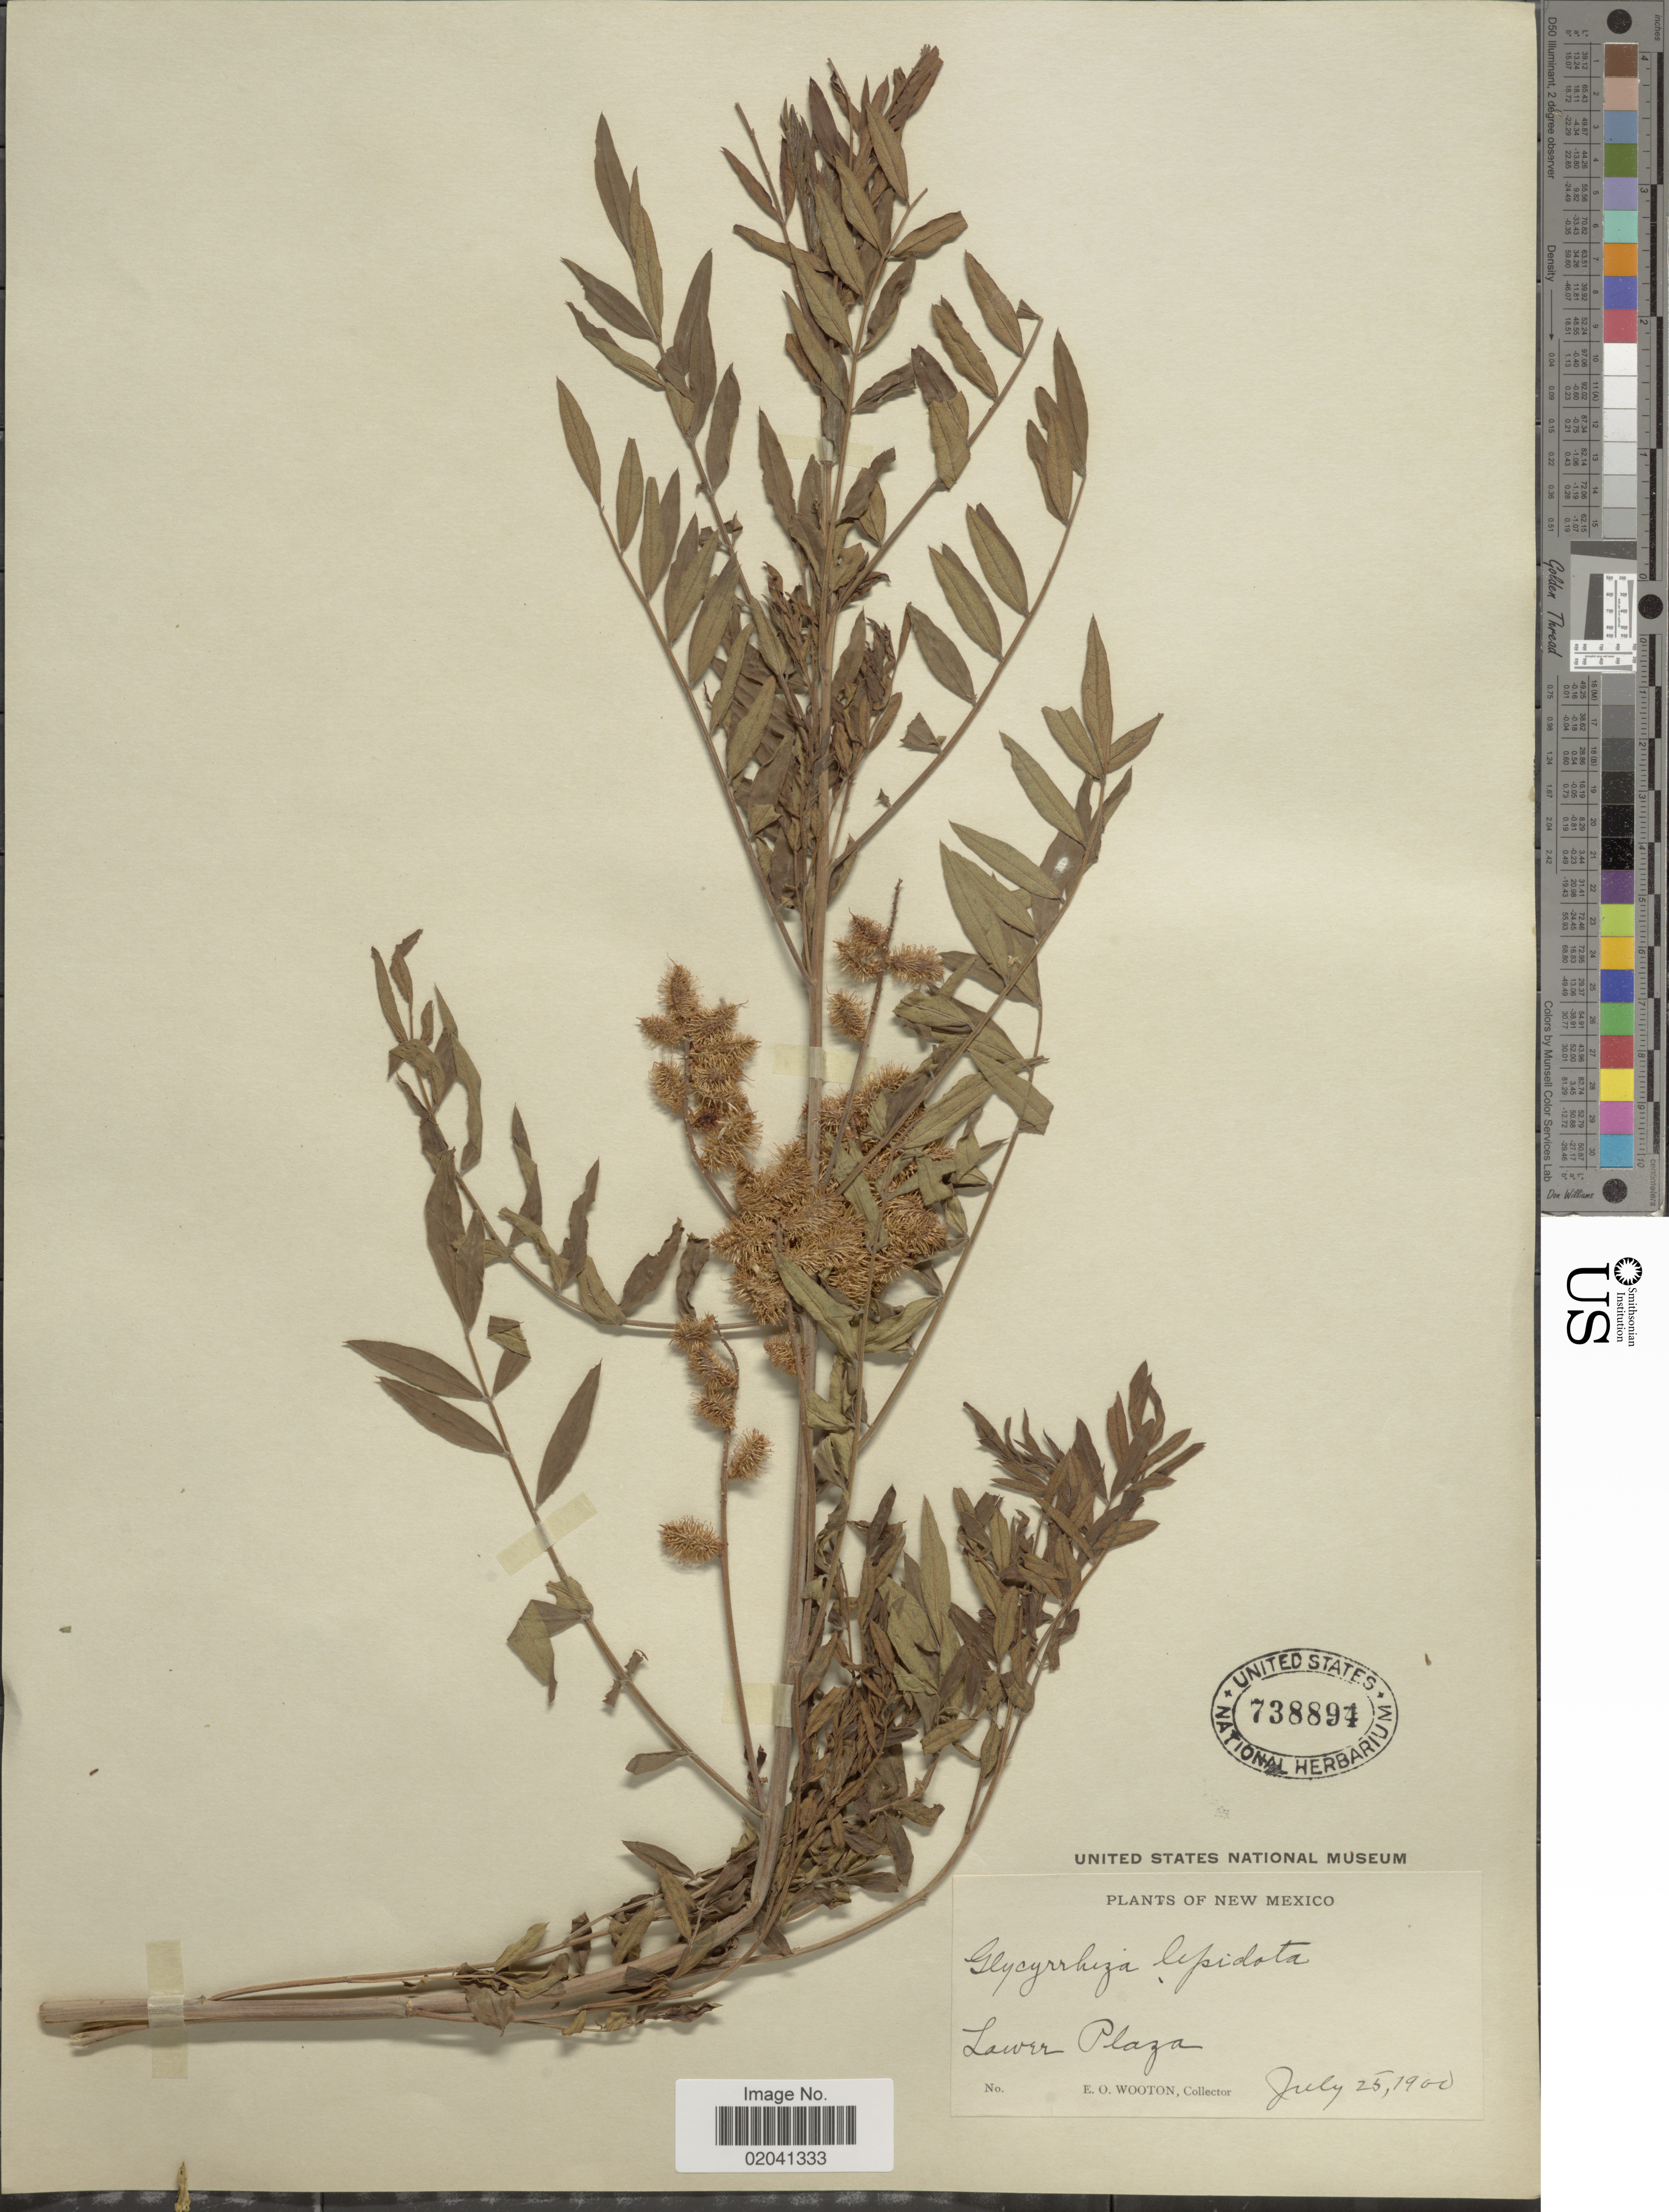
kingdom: Plantae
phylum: Tracheophyta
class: Magnoliopsida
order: Fabales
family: Fabaceae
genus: Glycyrrhiza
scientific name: Glycyrrhiza lepidota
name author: Pursh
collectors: E. O. Wooton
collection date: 1900-07-25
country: United States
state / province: New Mexico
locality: Lower Plaza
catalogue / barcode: US 738894